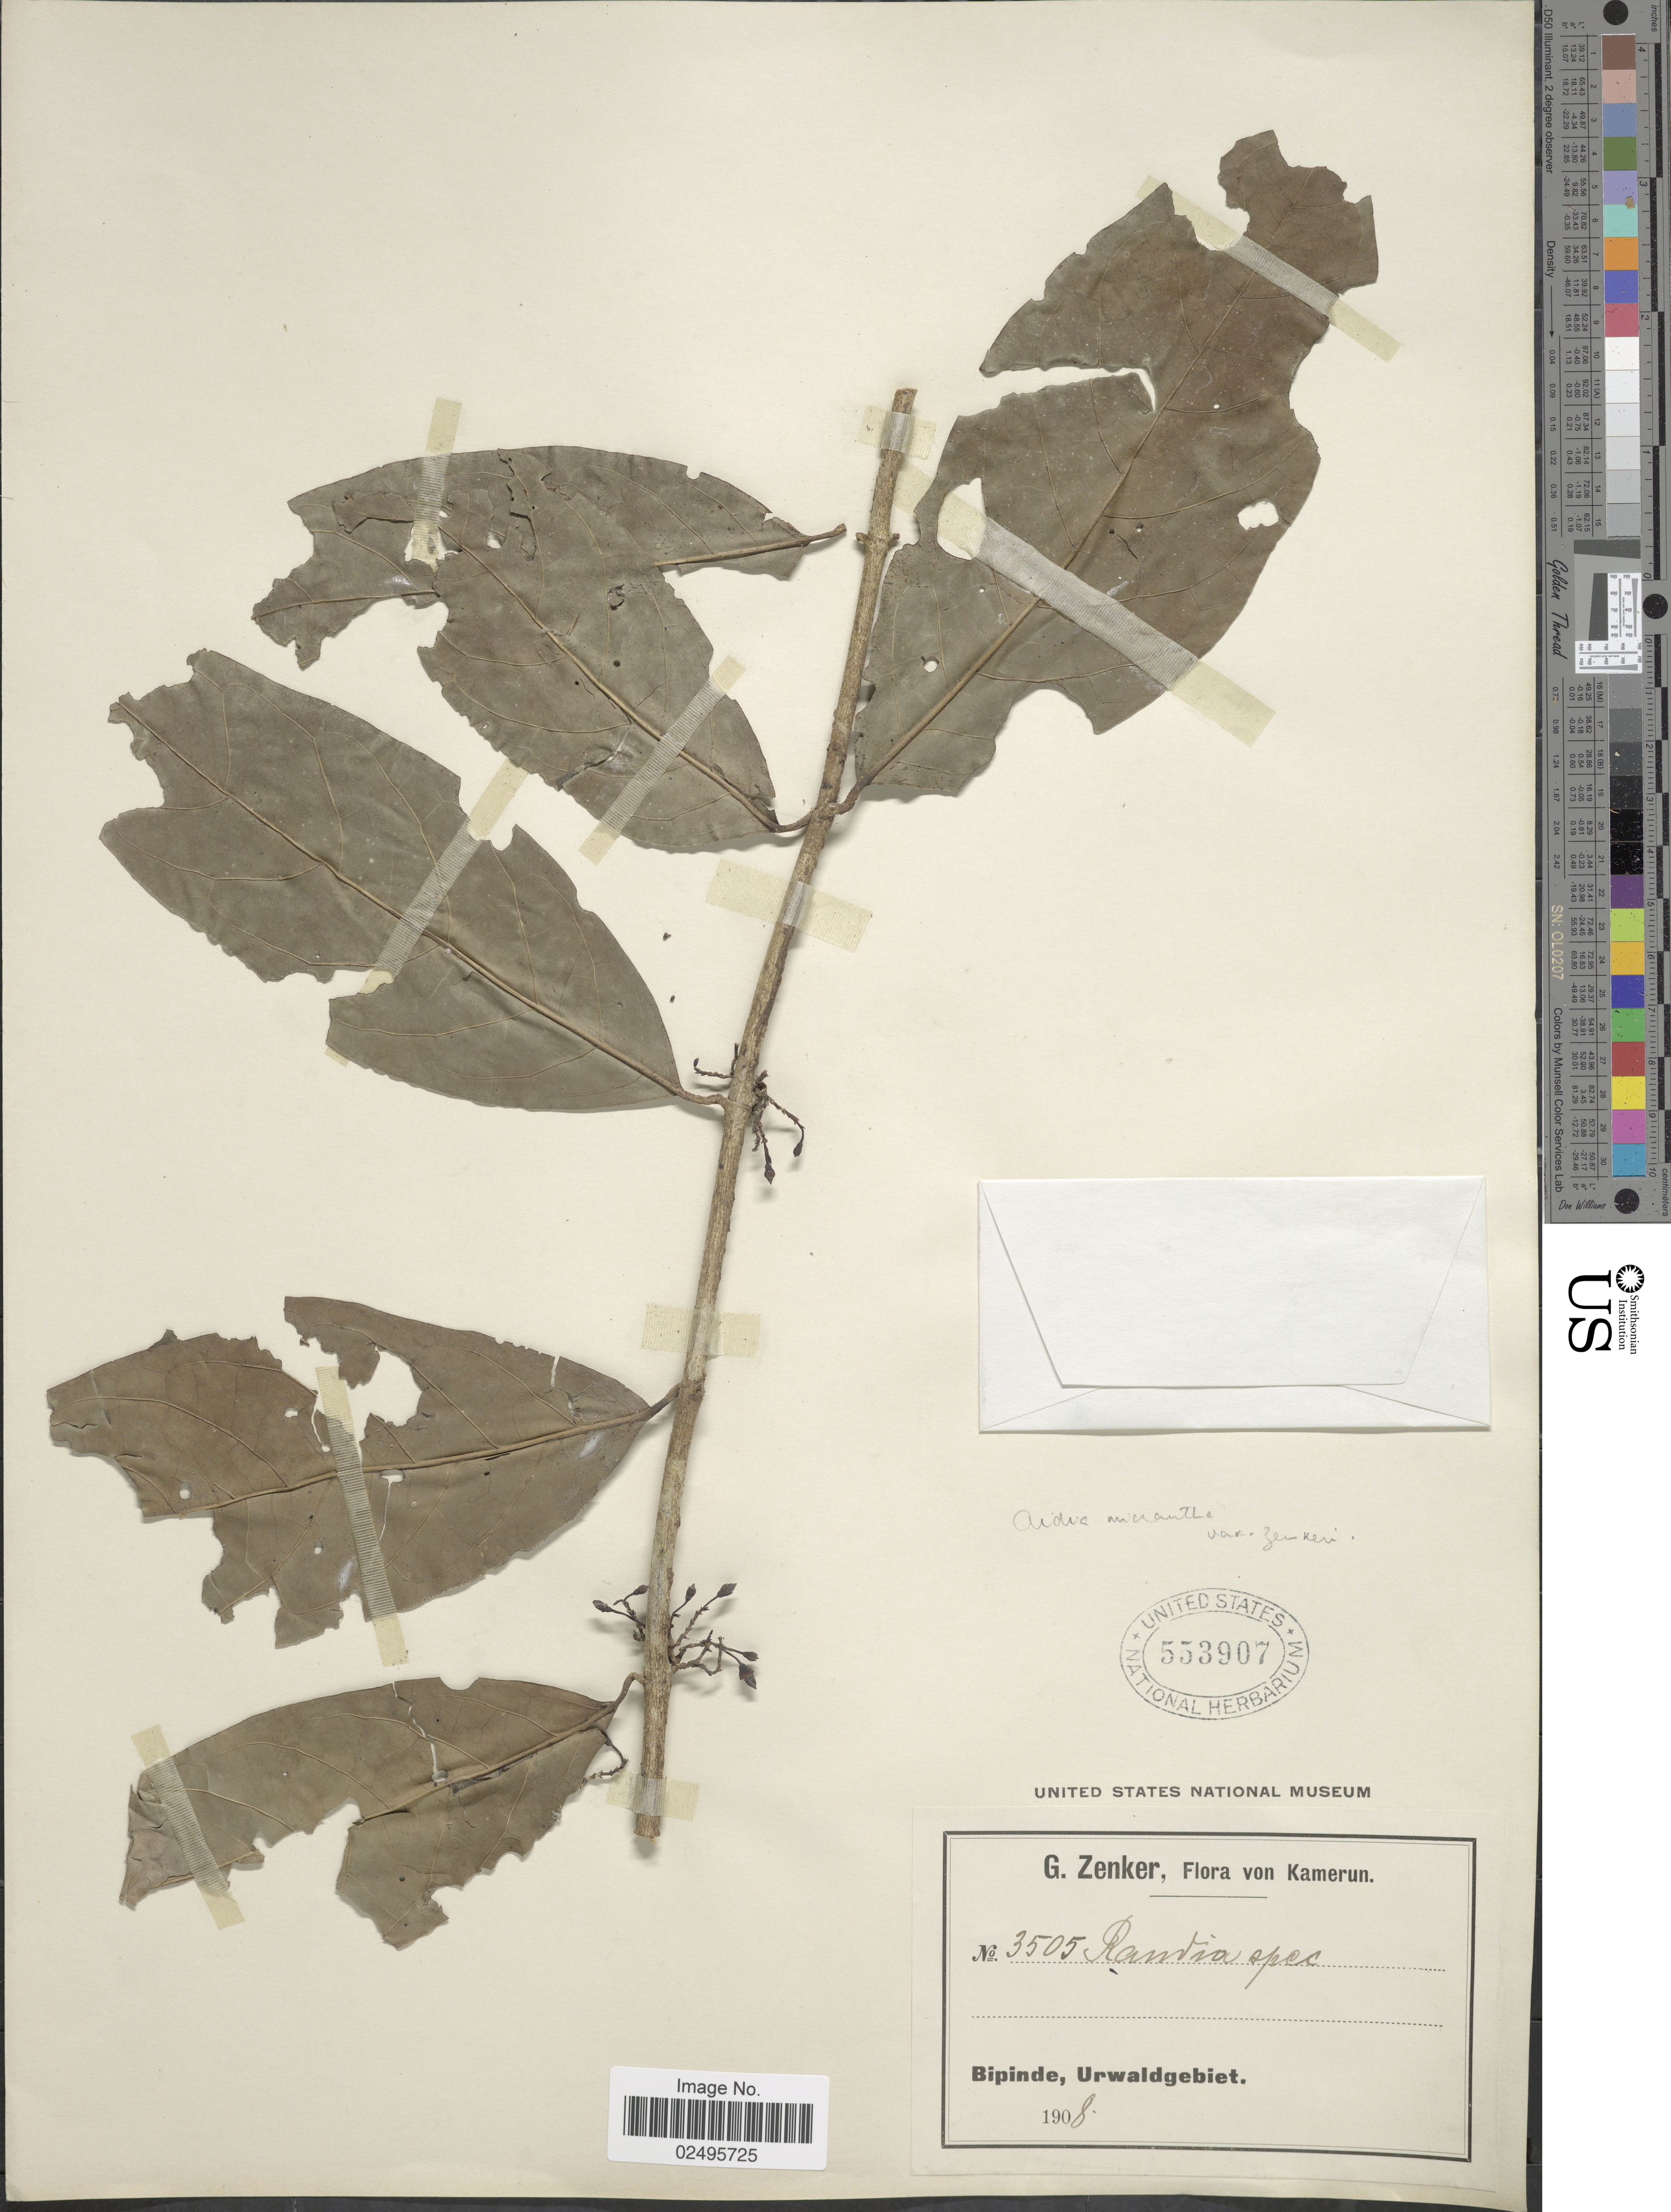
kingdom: Plantae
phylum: Tracheophyta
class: Magnoliopsida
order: Gentianales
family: Rubiaceae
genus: Aidia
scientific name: Aidia micrantha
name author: (K. Schum.) Bullock ex F. White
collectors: G. A. Zenker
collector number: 33505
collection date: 1908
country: Cameroon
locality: Kamerun. Bipinde, Urwaldgebiet.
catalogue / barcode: US 553907